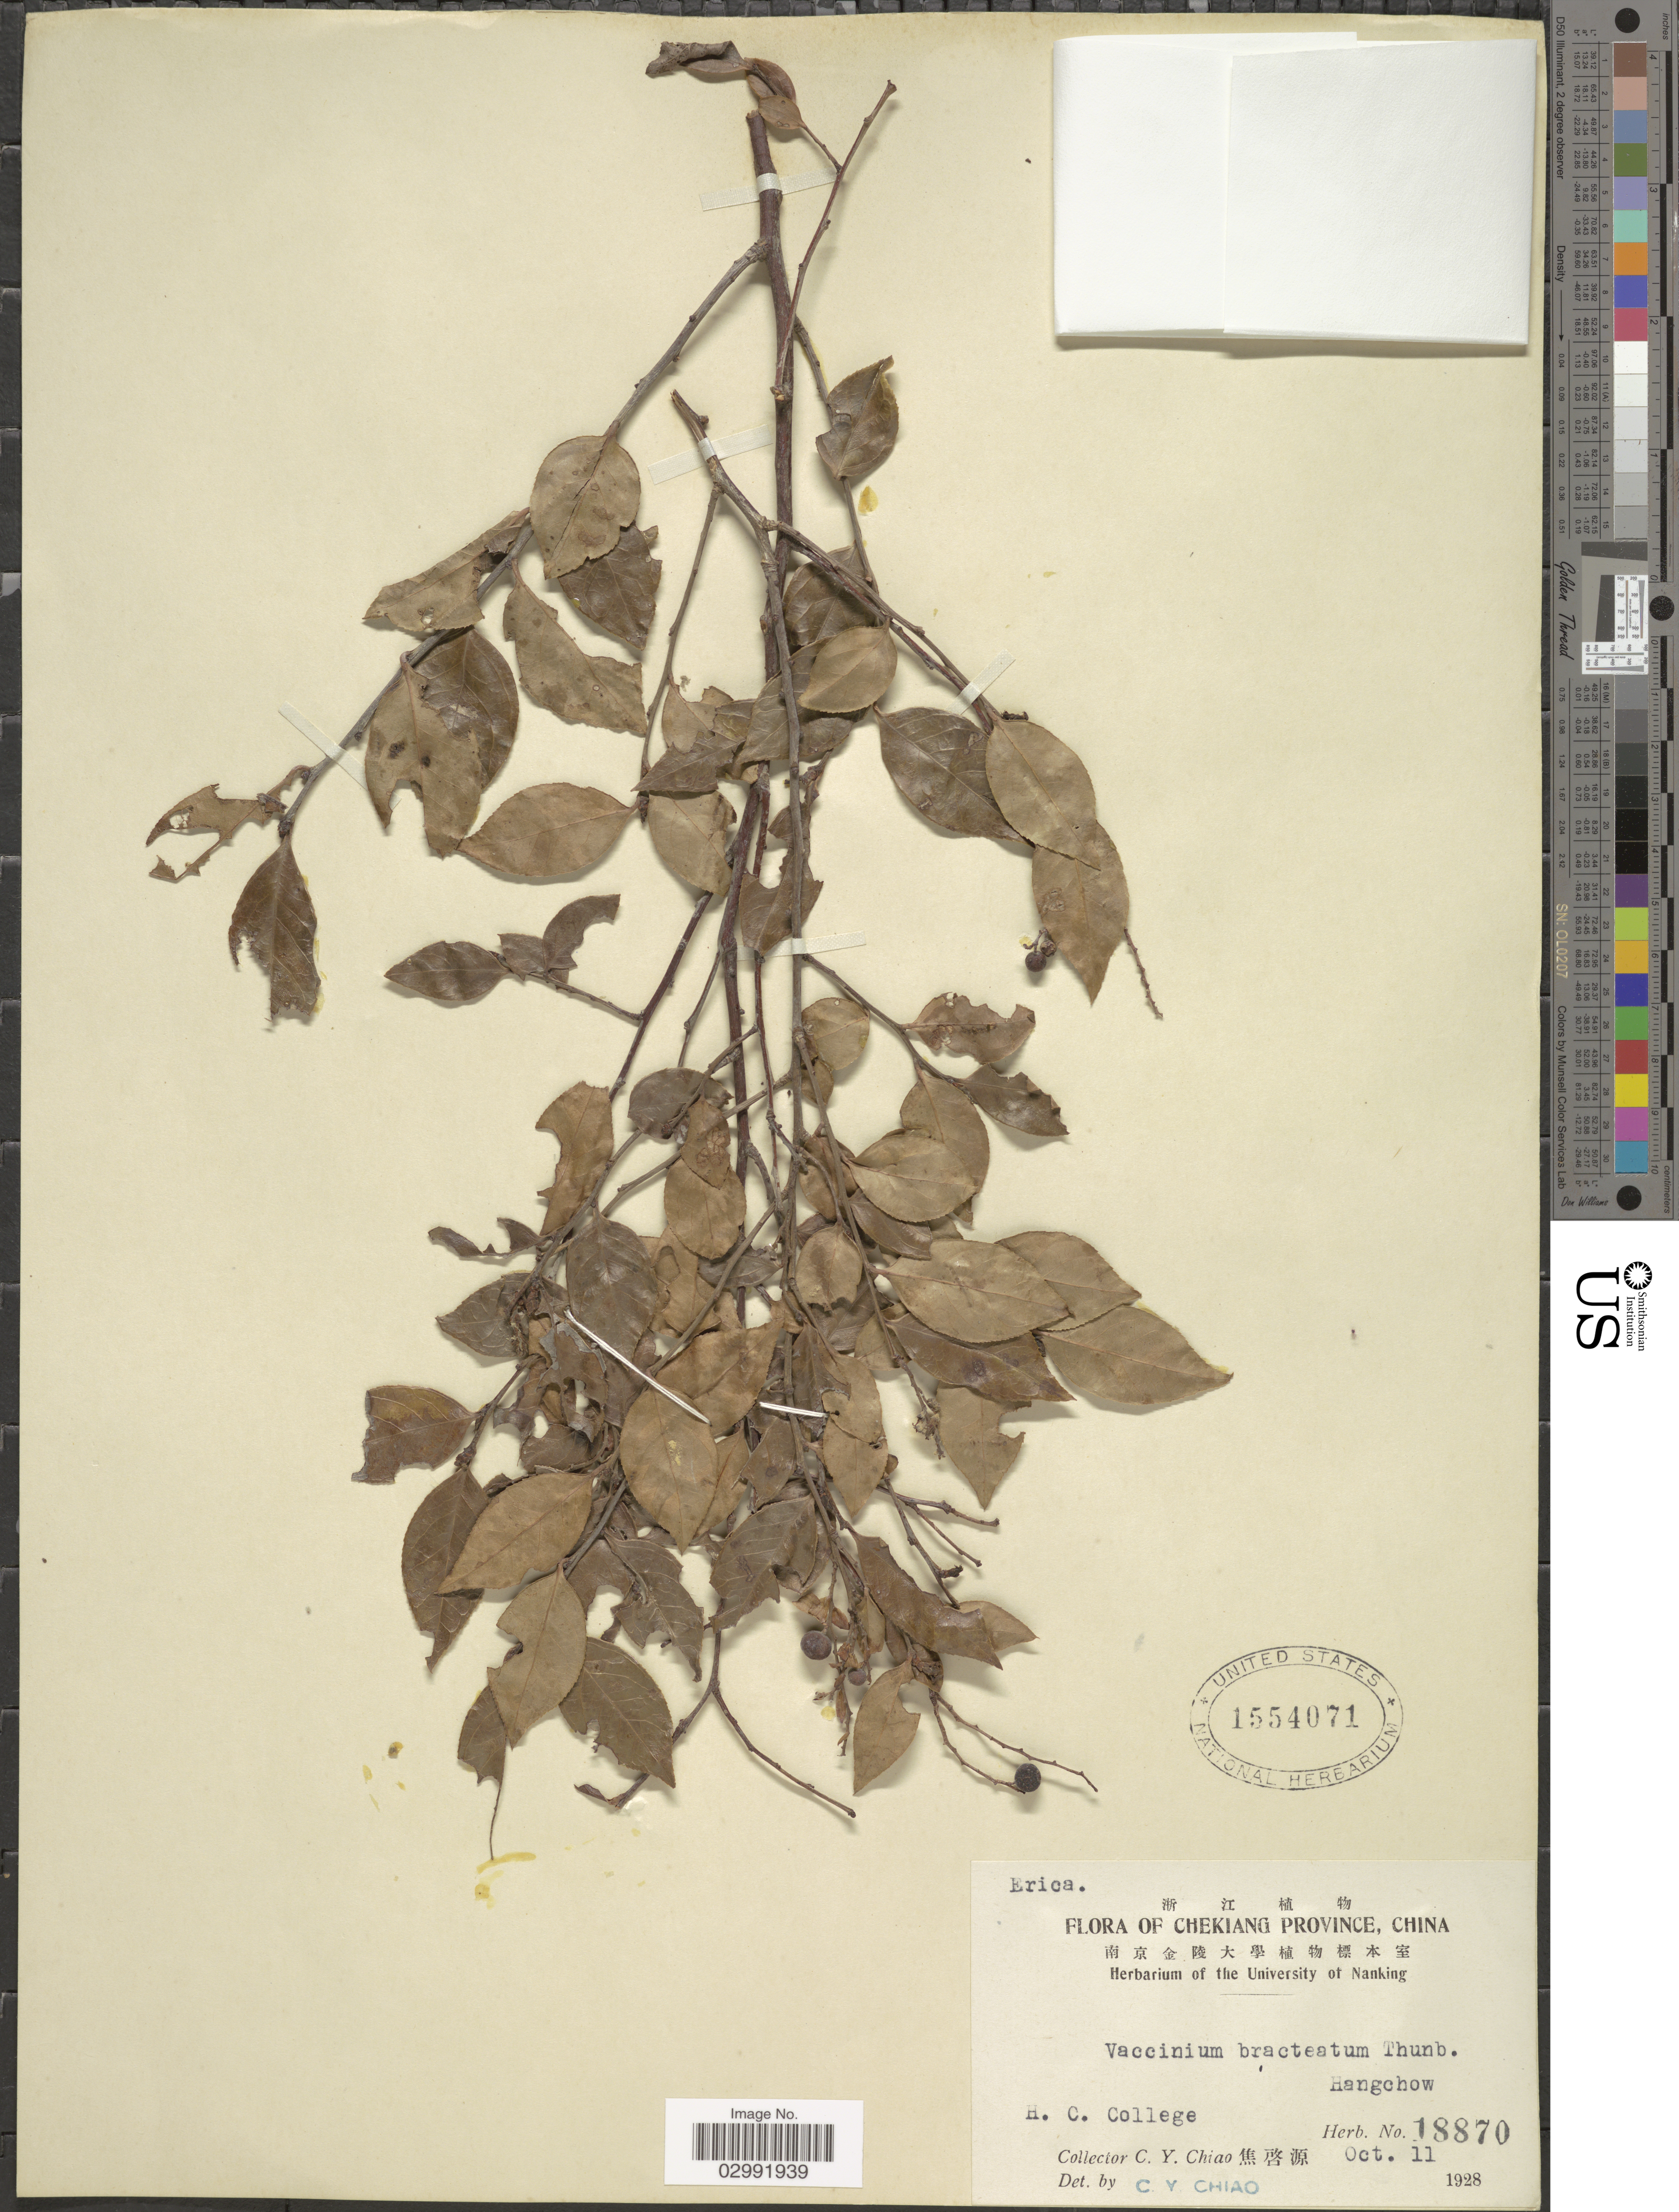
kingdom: Plantae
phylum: Tracheophyta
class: Magnoliopsida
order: Ericales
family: Ericaceae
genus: Vaccinium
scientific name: Vaccinium bracteatum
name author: Thunb.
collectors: C. Y. Chiao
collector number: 18870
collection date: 1928-10-11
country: China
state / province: Zhejiang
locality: Chekiang Province. Hangchow.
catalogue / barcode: US 1554071